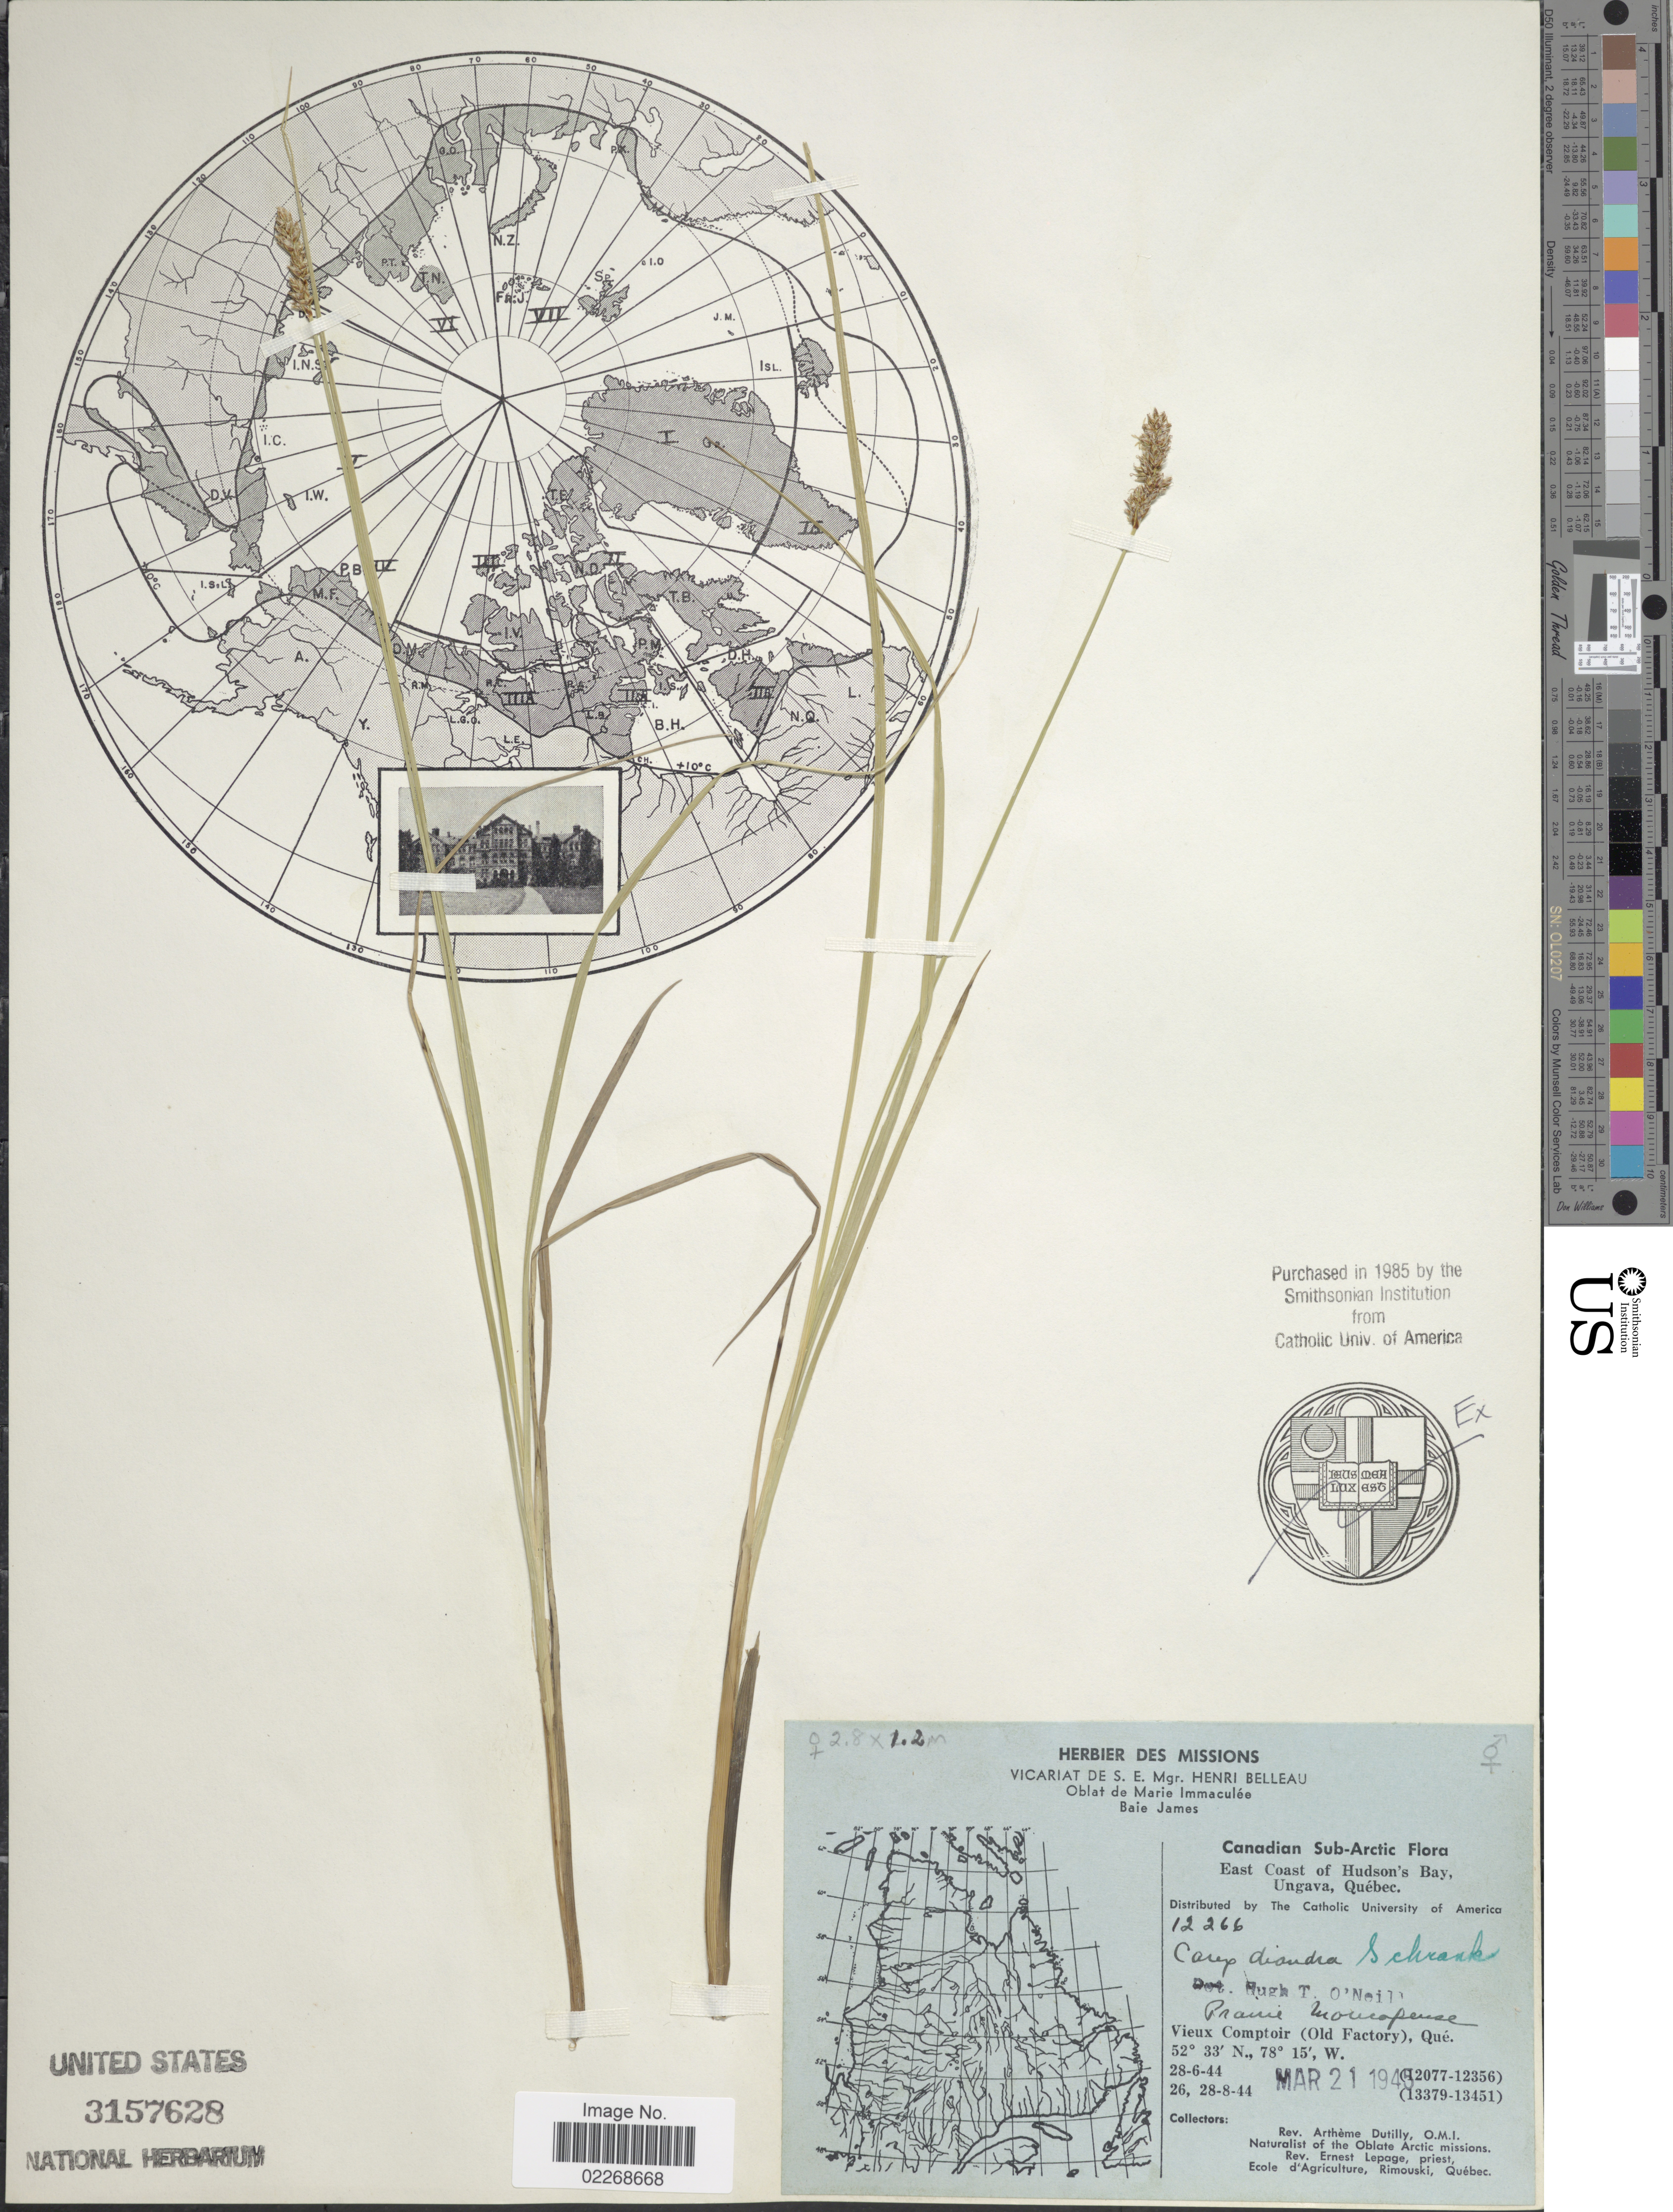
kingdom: Plantae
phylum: Tracheophyta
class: Liliopsida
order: Poales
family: Cyperaceae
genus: Carex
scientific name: Carex diandra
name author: Schrank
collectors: A. Dutilly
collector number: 12266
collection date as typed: Transcribed d/m/y: 28/6/44 to 28/8/44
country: Canada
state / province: Quebec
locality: Prairie marecageuse. Vieux Comptoir (Old Factory)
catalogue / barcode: US 3157628